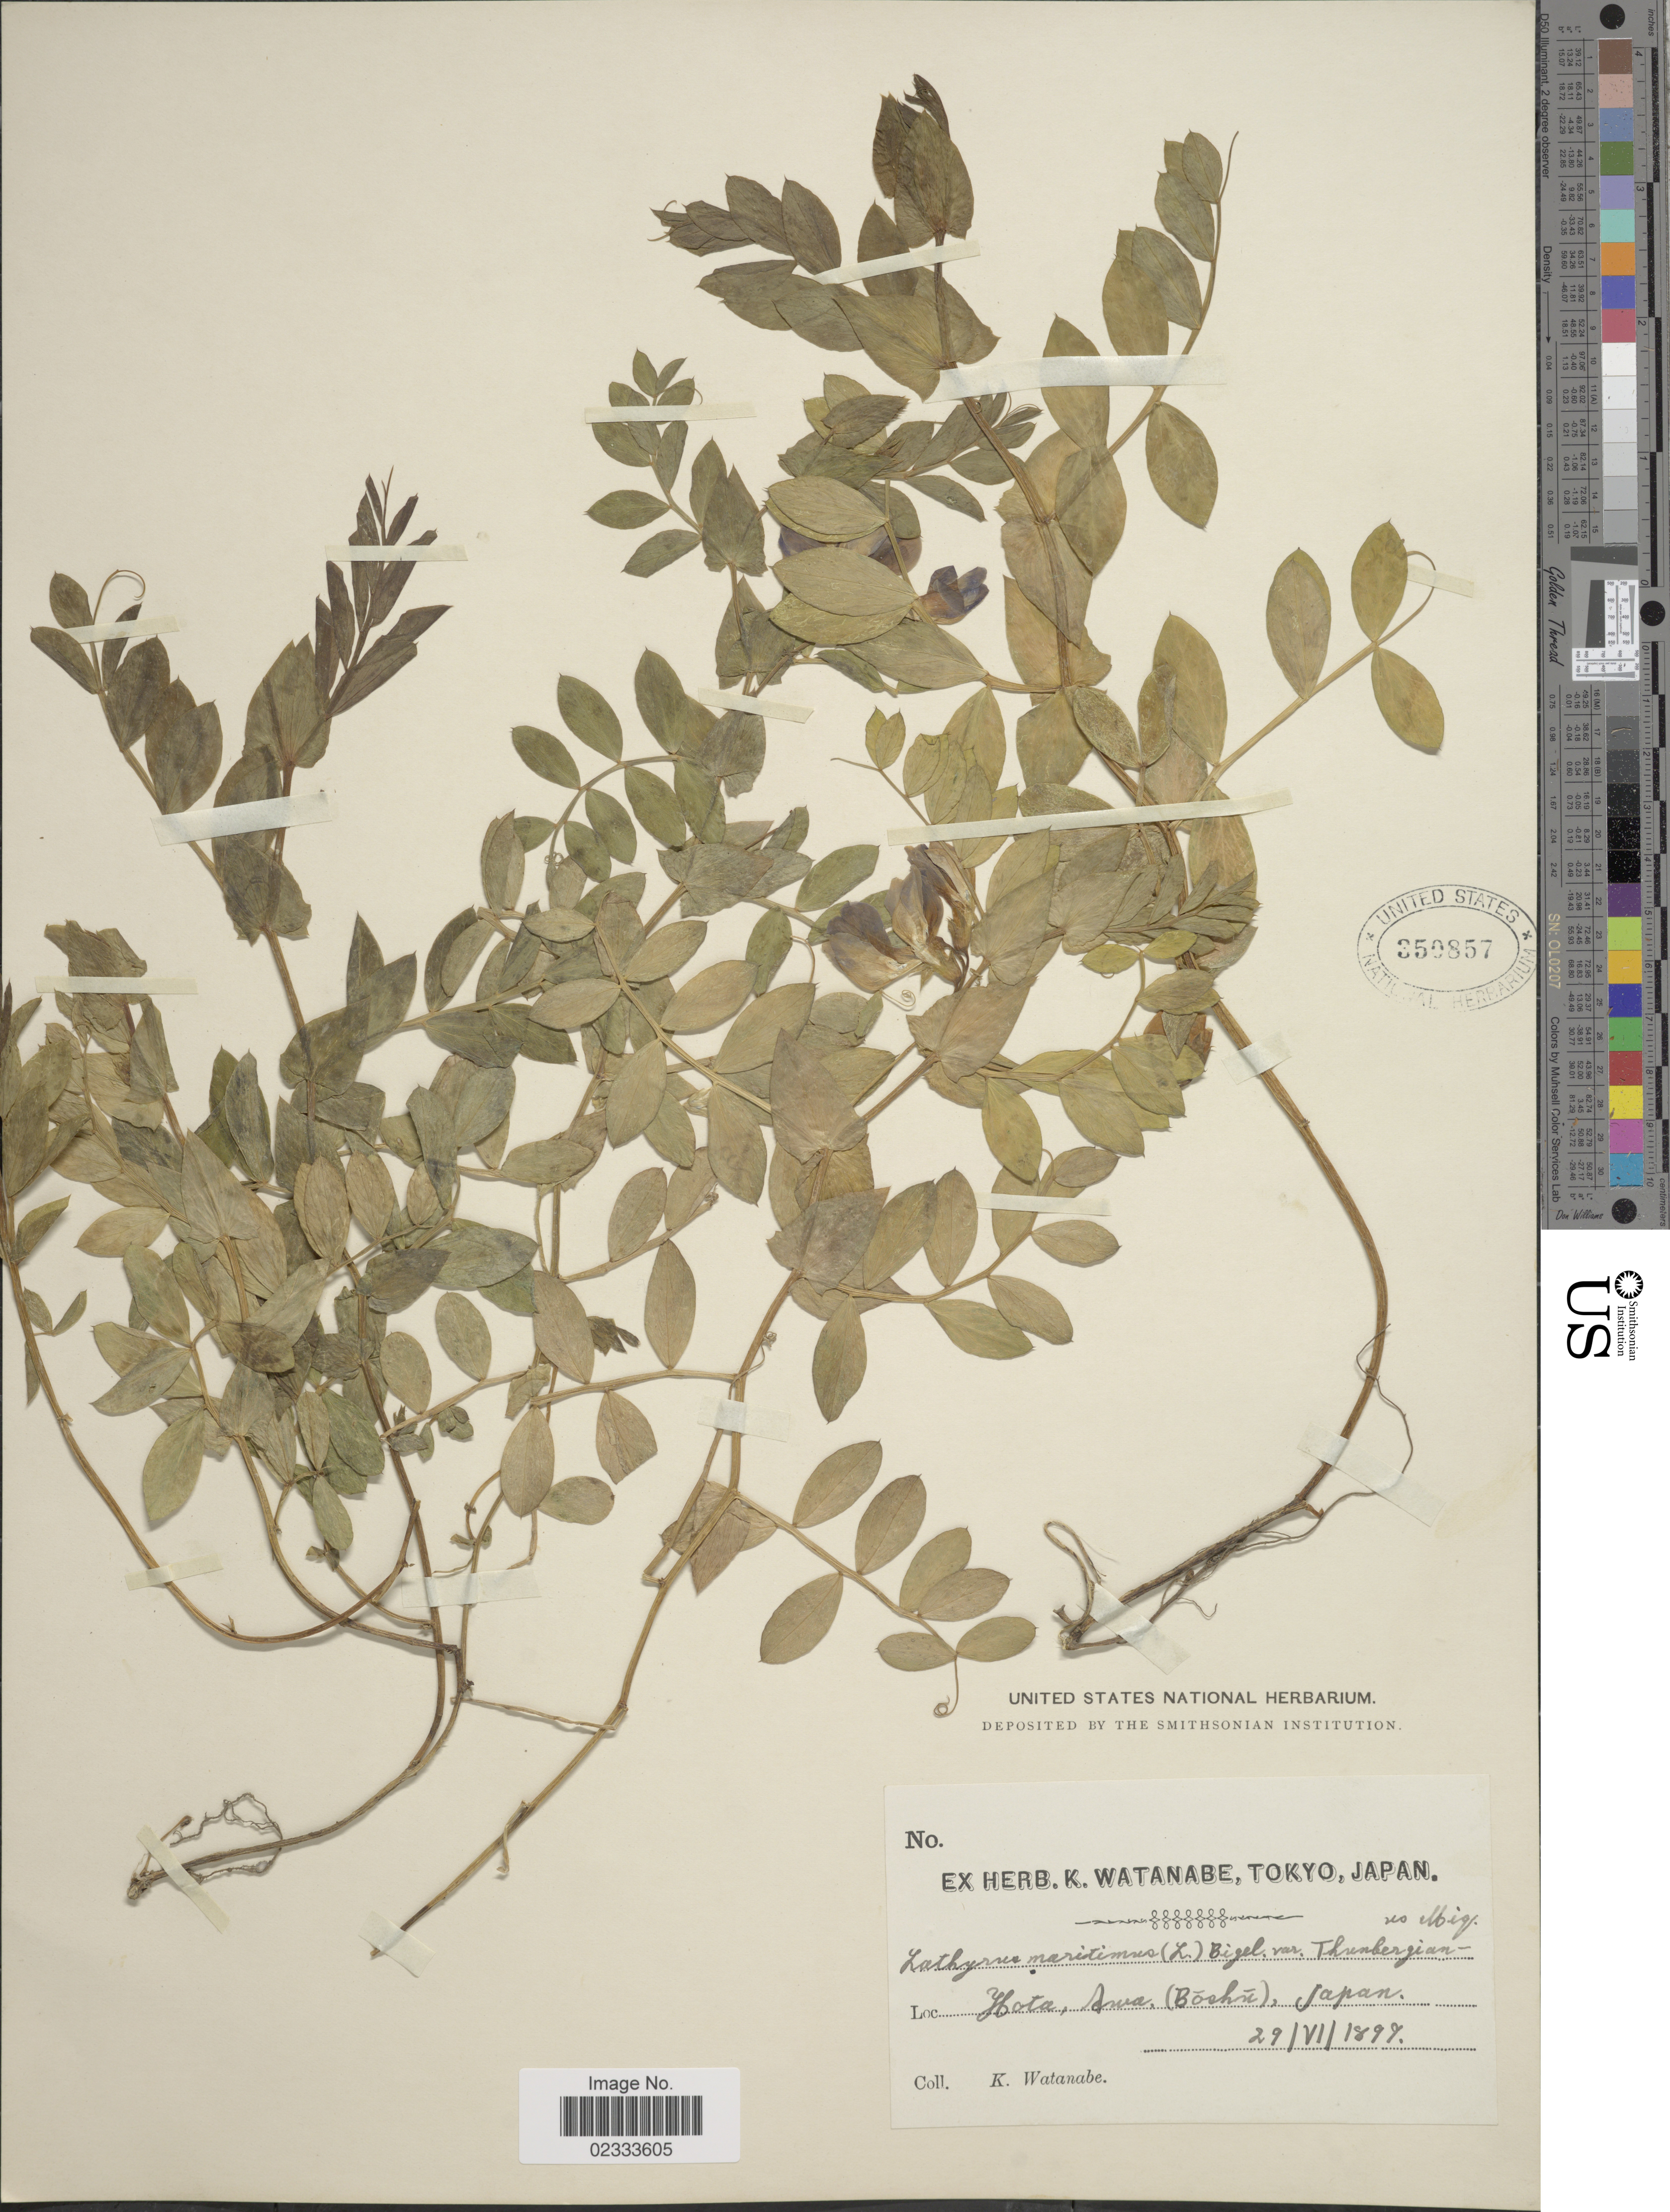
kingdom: Plantae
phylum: Tracheophyta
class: Magnoliopsida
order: Fabales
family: Fabaceae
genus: Lathyrus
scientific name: Lathyrus maritimus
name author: Torr.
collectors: K. Watanabe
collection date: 1899-06-29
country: Japan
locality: Hota, Awa, (Bōshū)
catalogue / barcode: US 350857